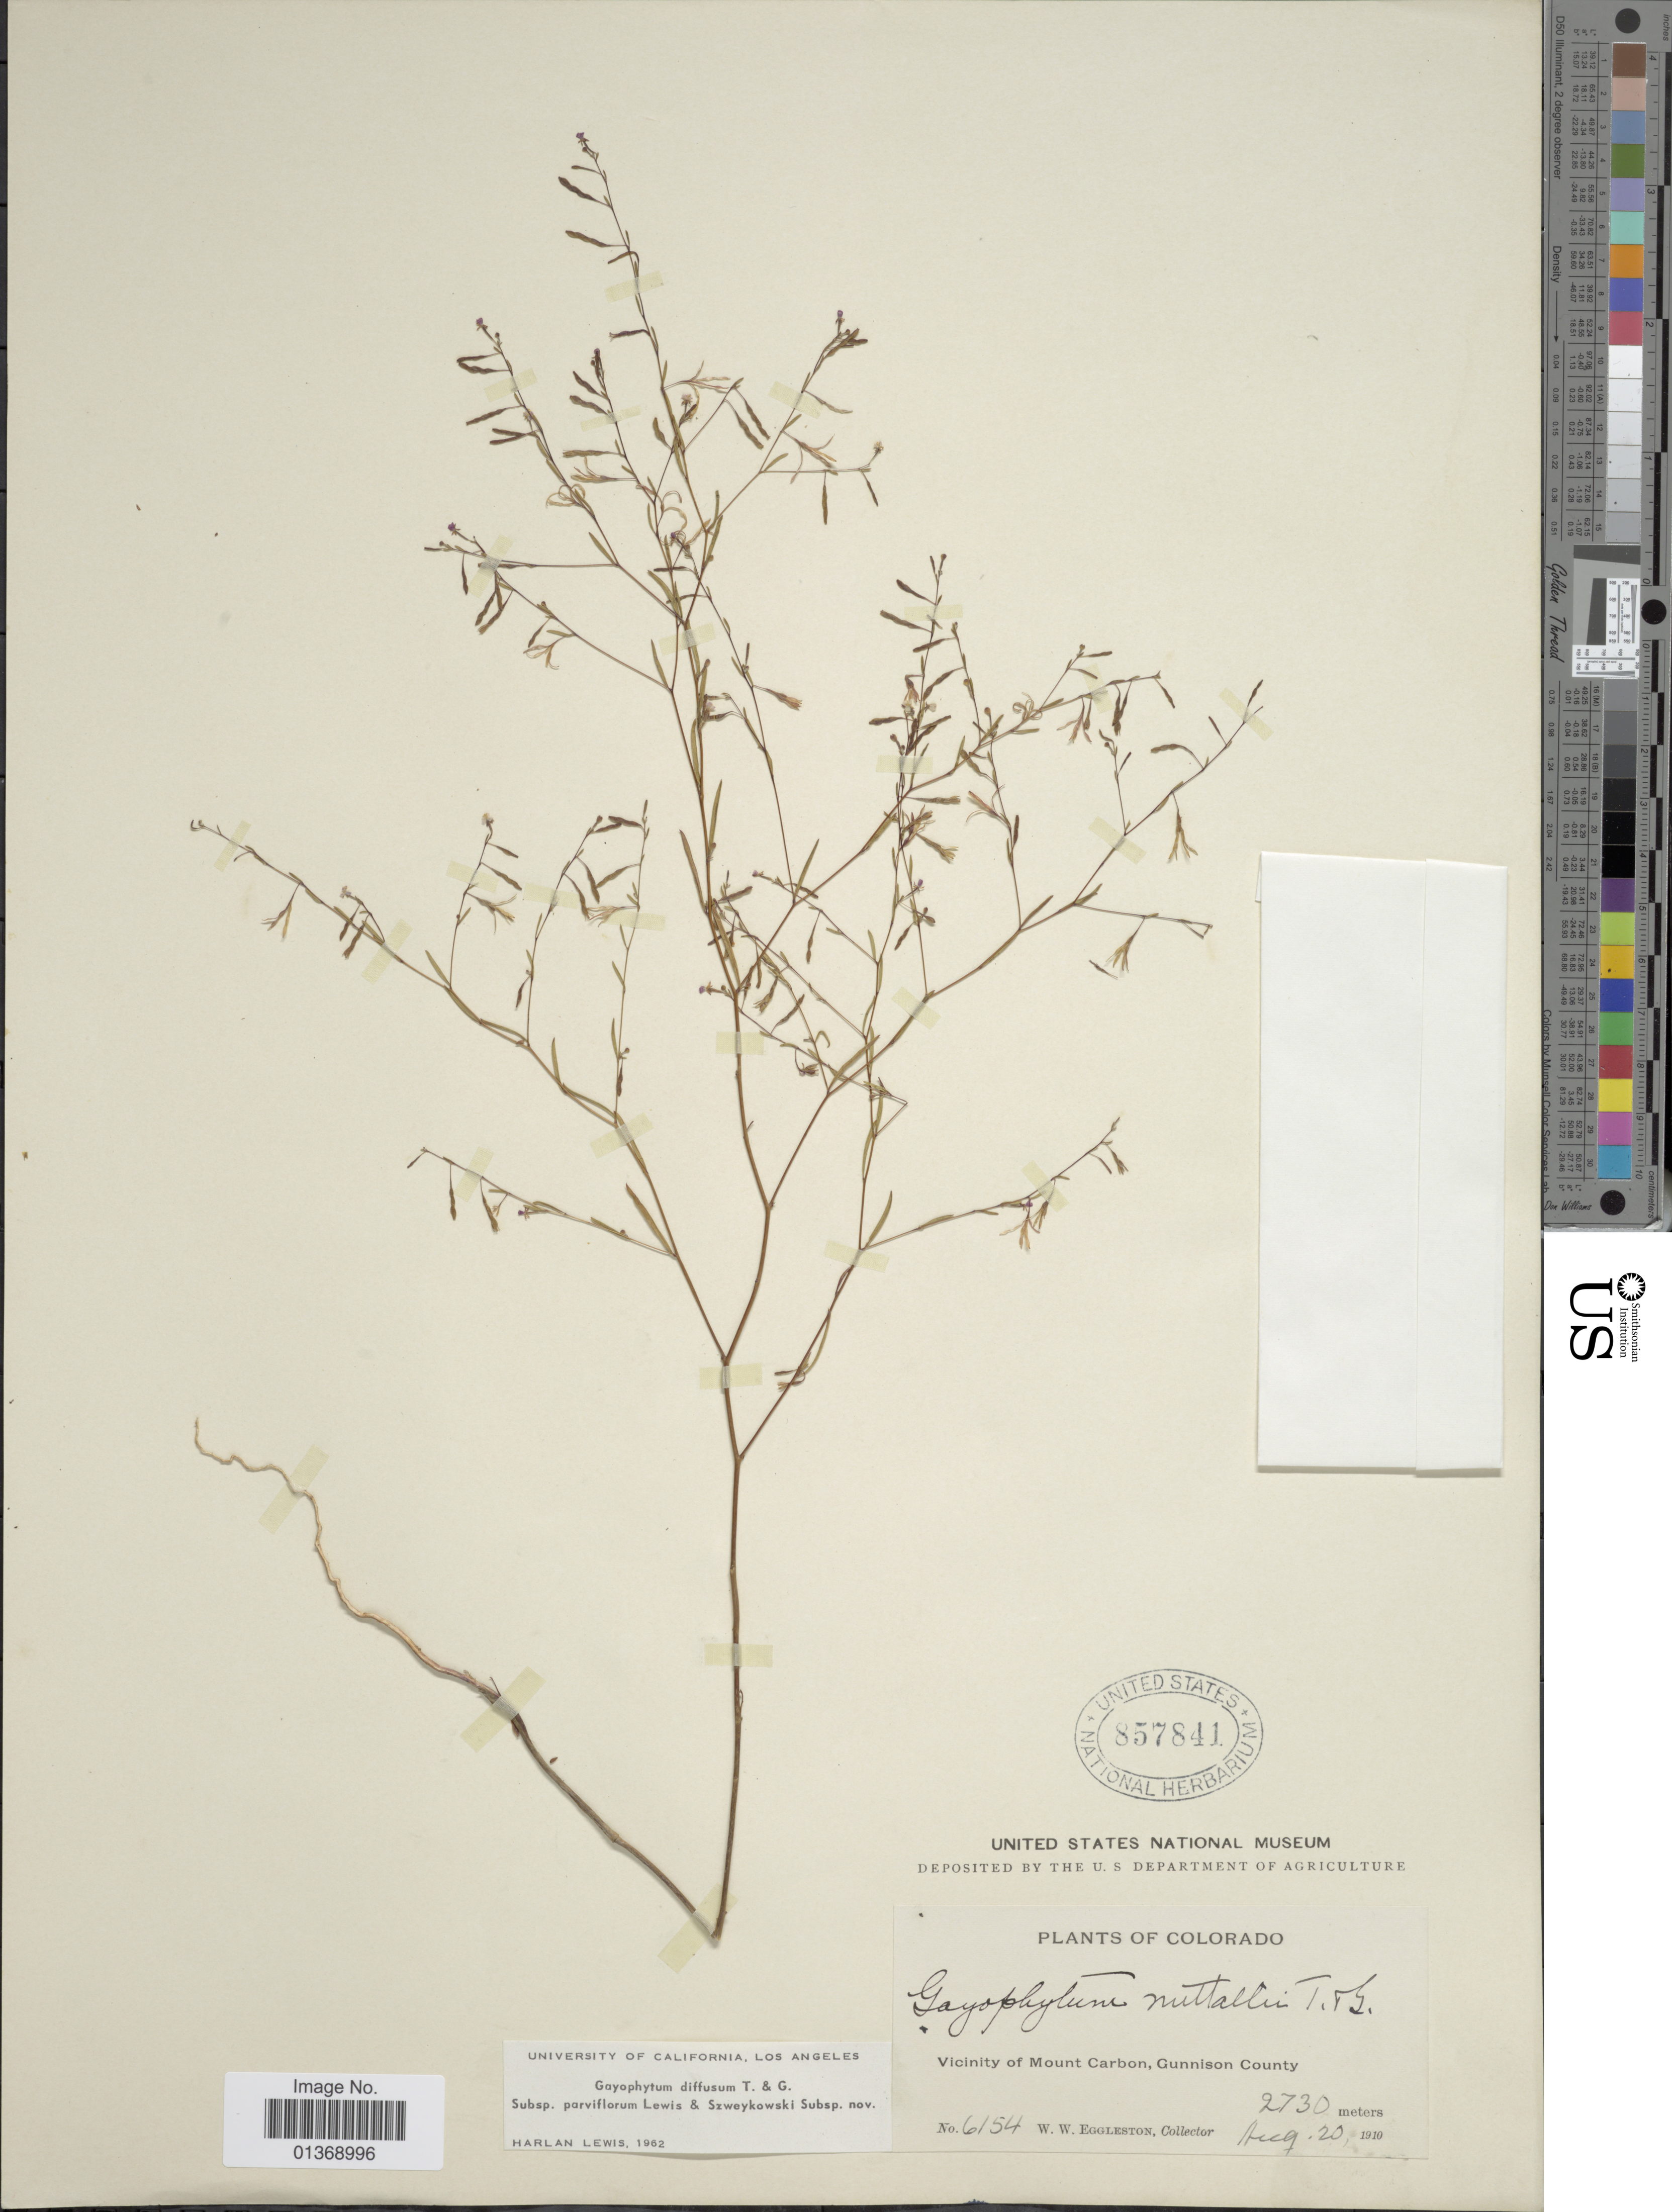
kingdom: Plantae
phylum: Tracheophyta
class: Magnoliopsida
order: Myrtales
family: Onagraceae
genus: Gayophytum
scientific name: Gayophytum diffusum subsp. parviflorum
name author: F. H. Lewis & Szweyk.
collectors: W. W. Eggleston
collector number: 6154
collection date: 1910-08-20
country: United States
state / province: Colorado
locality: Vicinity of Mount Carbon, Gunnison County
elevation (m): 2730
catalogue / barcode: US 857841